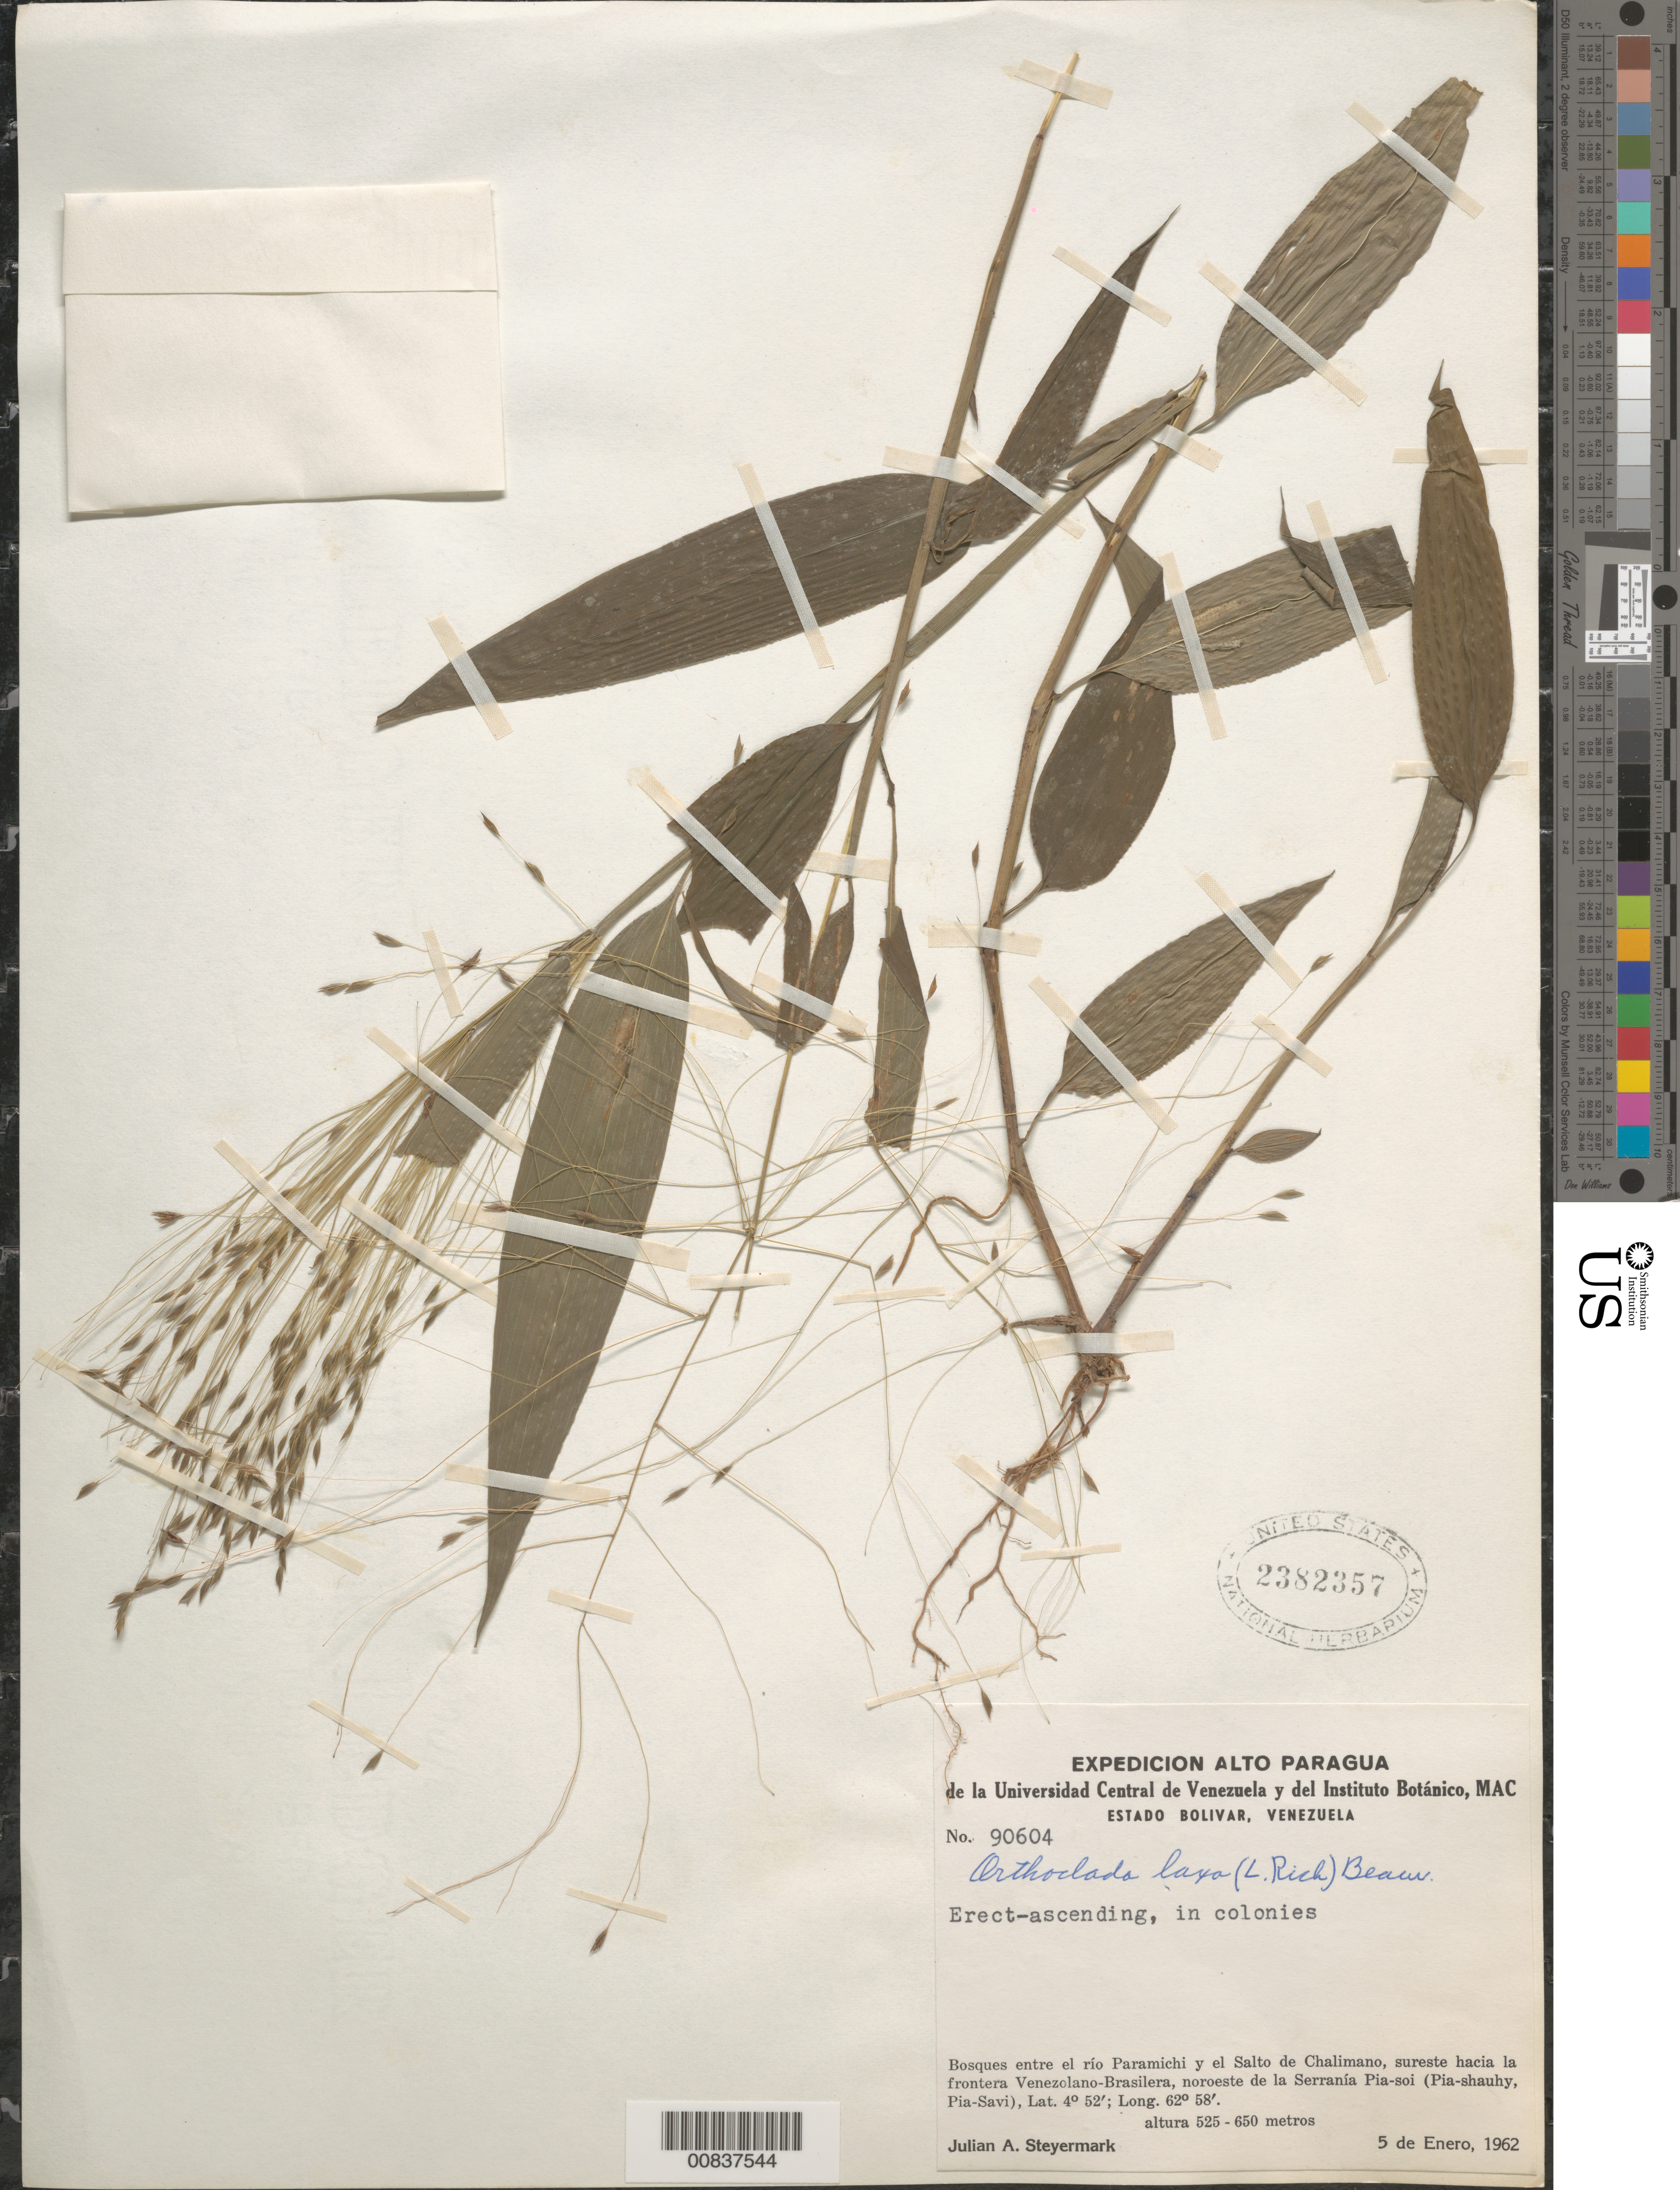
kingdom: Plantae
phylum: Tracheophyta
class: Liliopsida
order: Poales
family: Poaceae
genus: Orthoclada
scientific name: Orthoclada laxa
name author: P. Beauv.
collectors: J. Steyermark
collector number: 90604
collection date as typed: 5-Jan-62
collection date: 1962-01-05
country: Venezuela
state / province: Bolívar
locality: Río Paramichi to Salto de Chalimano; NW of Serranía Pia-soi, SE of Venezuela-Brazil border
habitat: Forest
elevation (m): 525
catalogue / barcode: US 2382357